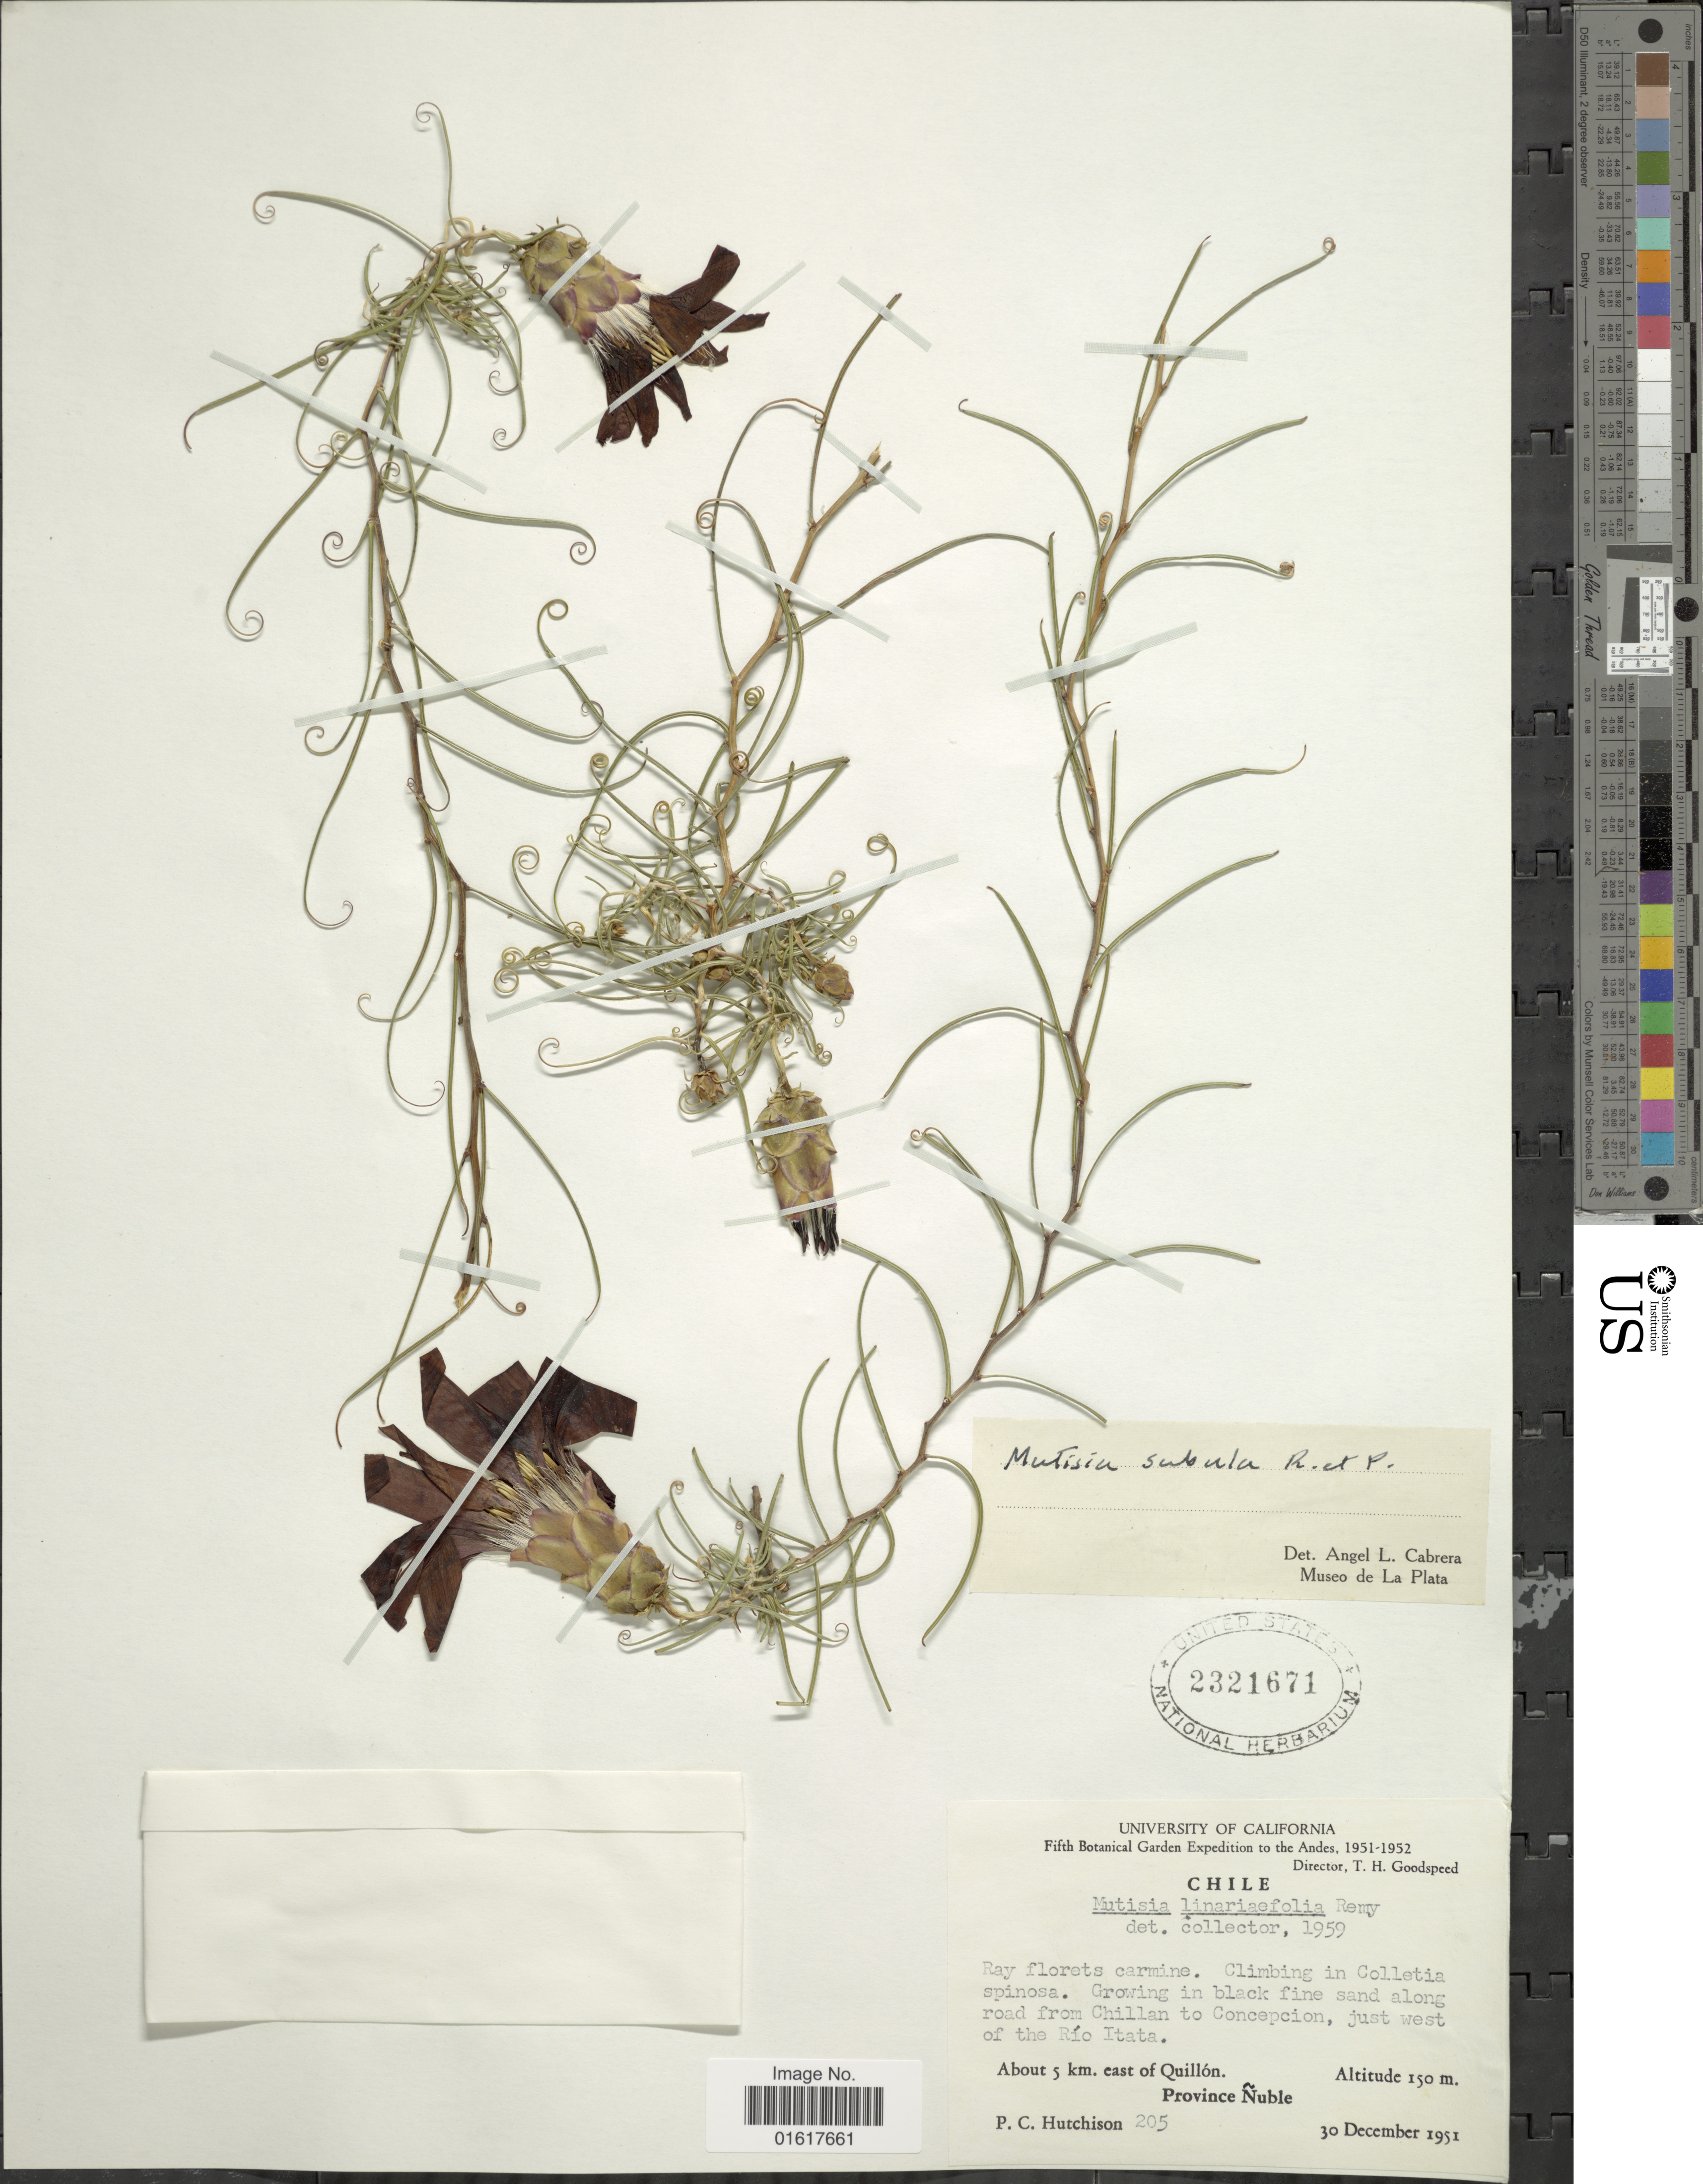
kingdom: Plantae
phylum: Tracheophyta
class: Magnoliopsida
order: Asterales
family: Asteraceae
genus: Mutisia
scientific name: Mutisia subulata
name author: Ruiz & Pav.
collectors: P. C. Hutchison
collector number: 205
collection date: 1951-12-30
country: Chile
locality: Andes. Along road from Chillan to Concepcion, just west of the Río Itata. About 5 km. east of Quillón/ Province Ñuble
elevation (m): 150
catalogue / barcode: US 2321671